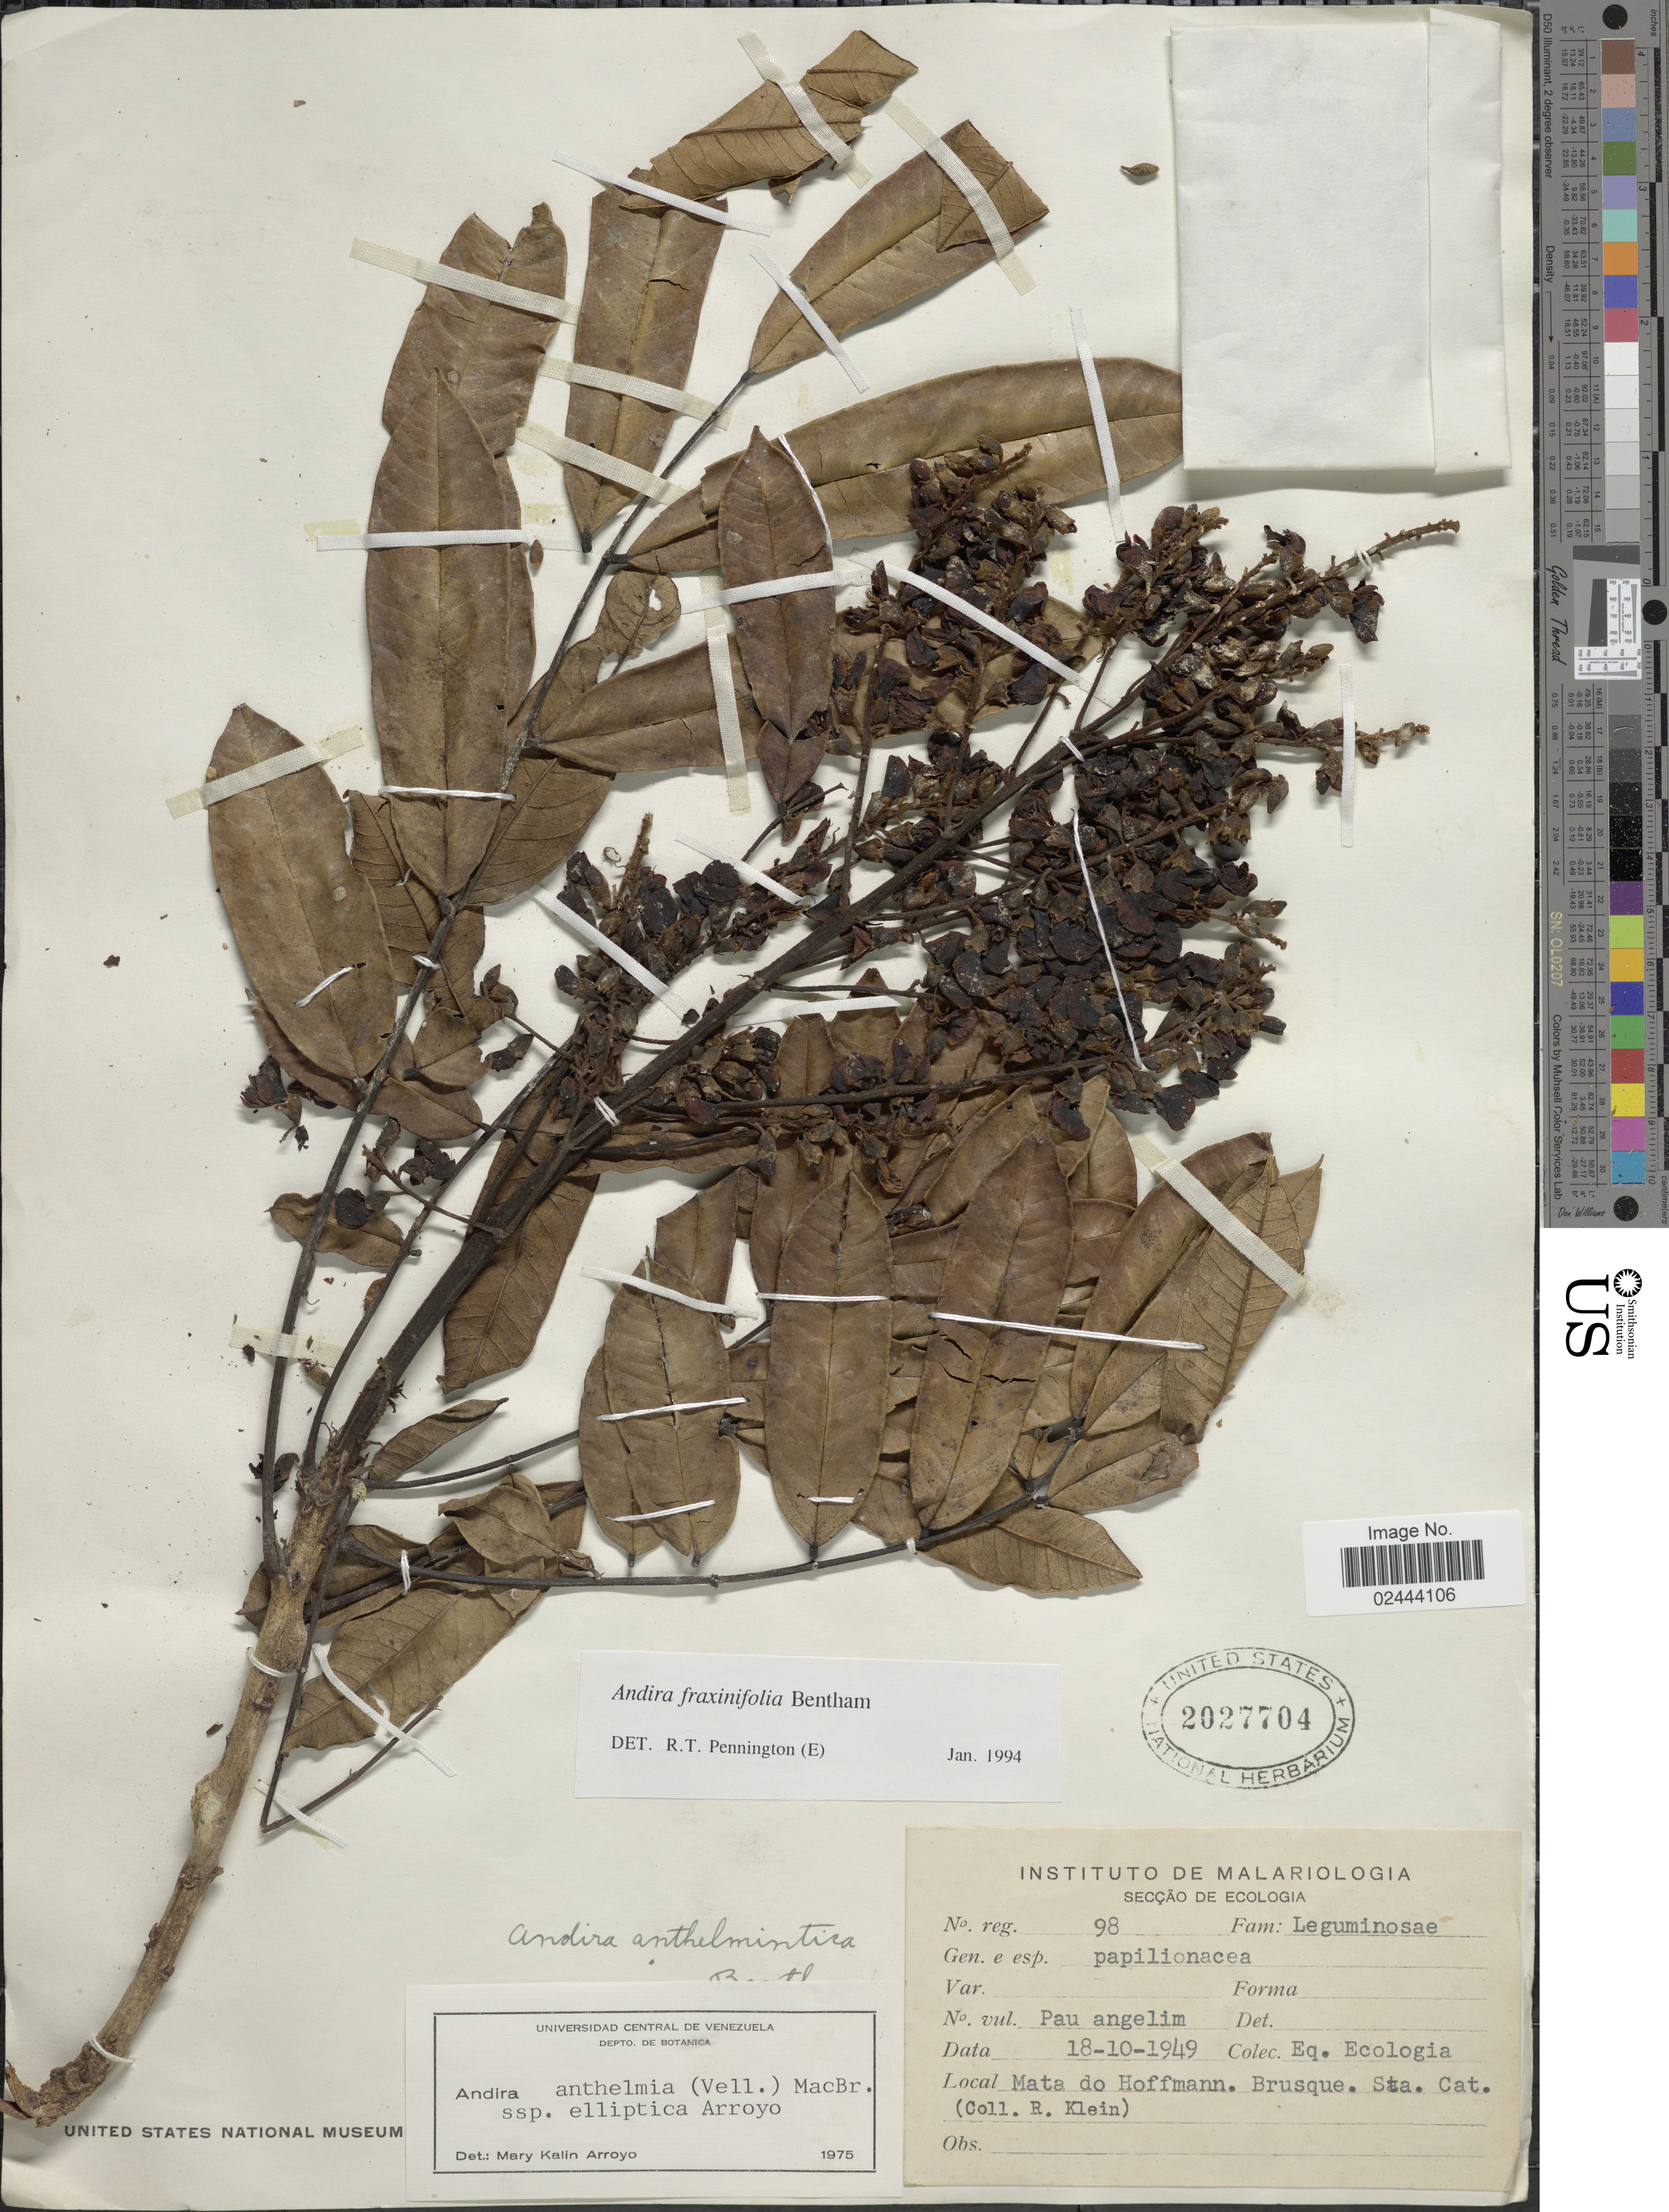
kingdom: Plantae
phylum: Tracheophyta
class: Magnoliopsida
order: Fabales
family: Fabaceae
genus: Andira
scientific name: Andira fraxinifolia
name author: Benth.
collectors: Eq. Ecologia & R. M. Klein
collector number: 98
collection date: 1949-10-18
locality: Mata do Hoffmann. Brusque. Sta. Cat.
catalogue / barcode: US 2027704